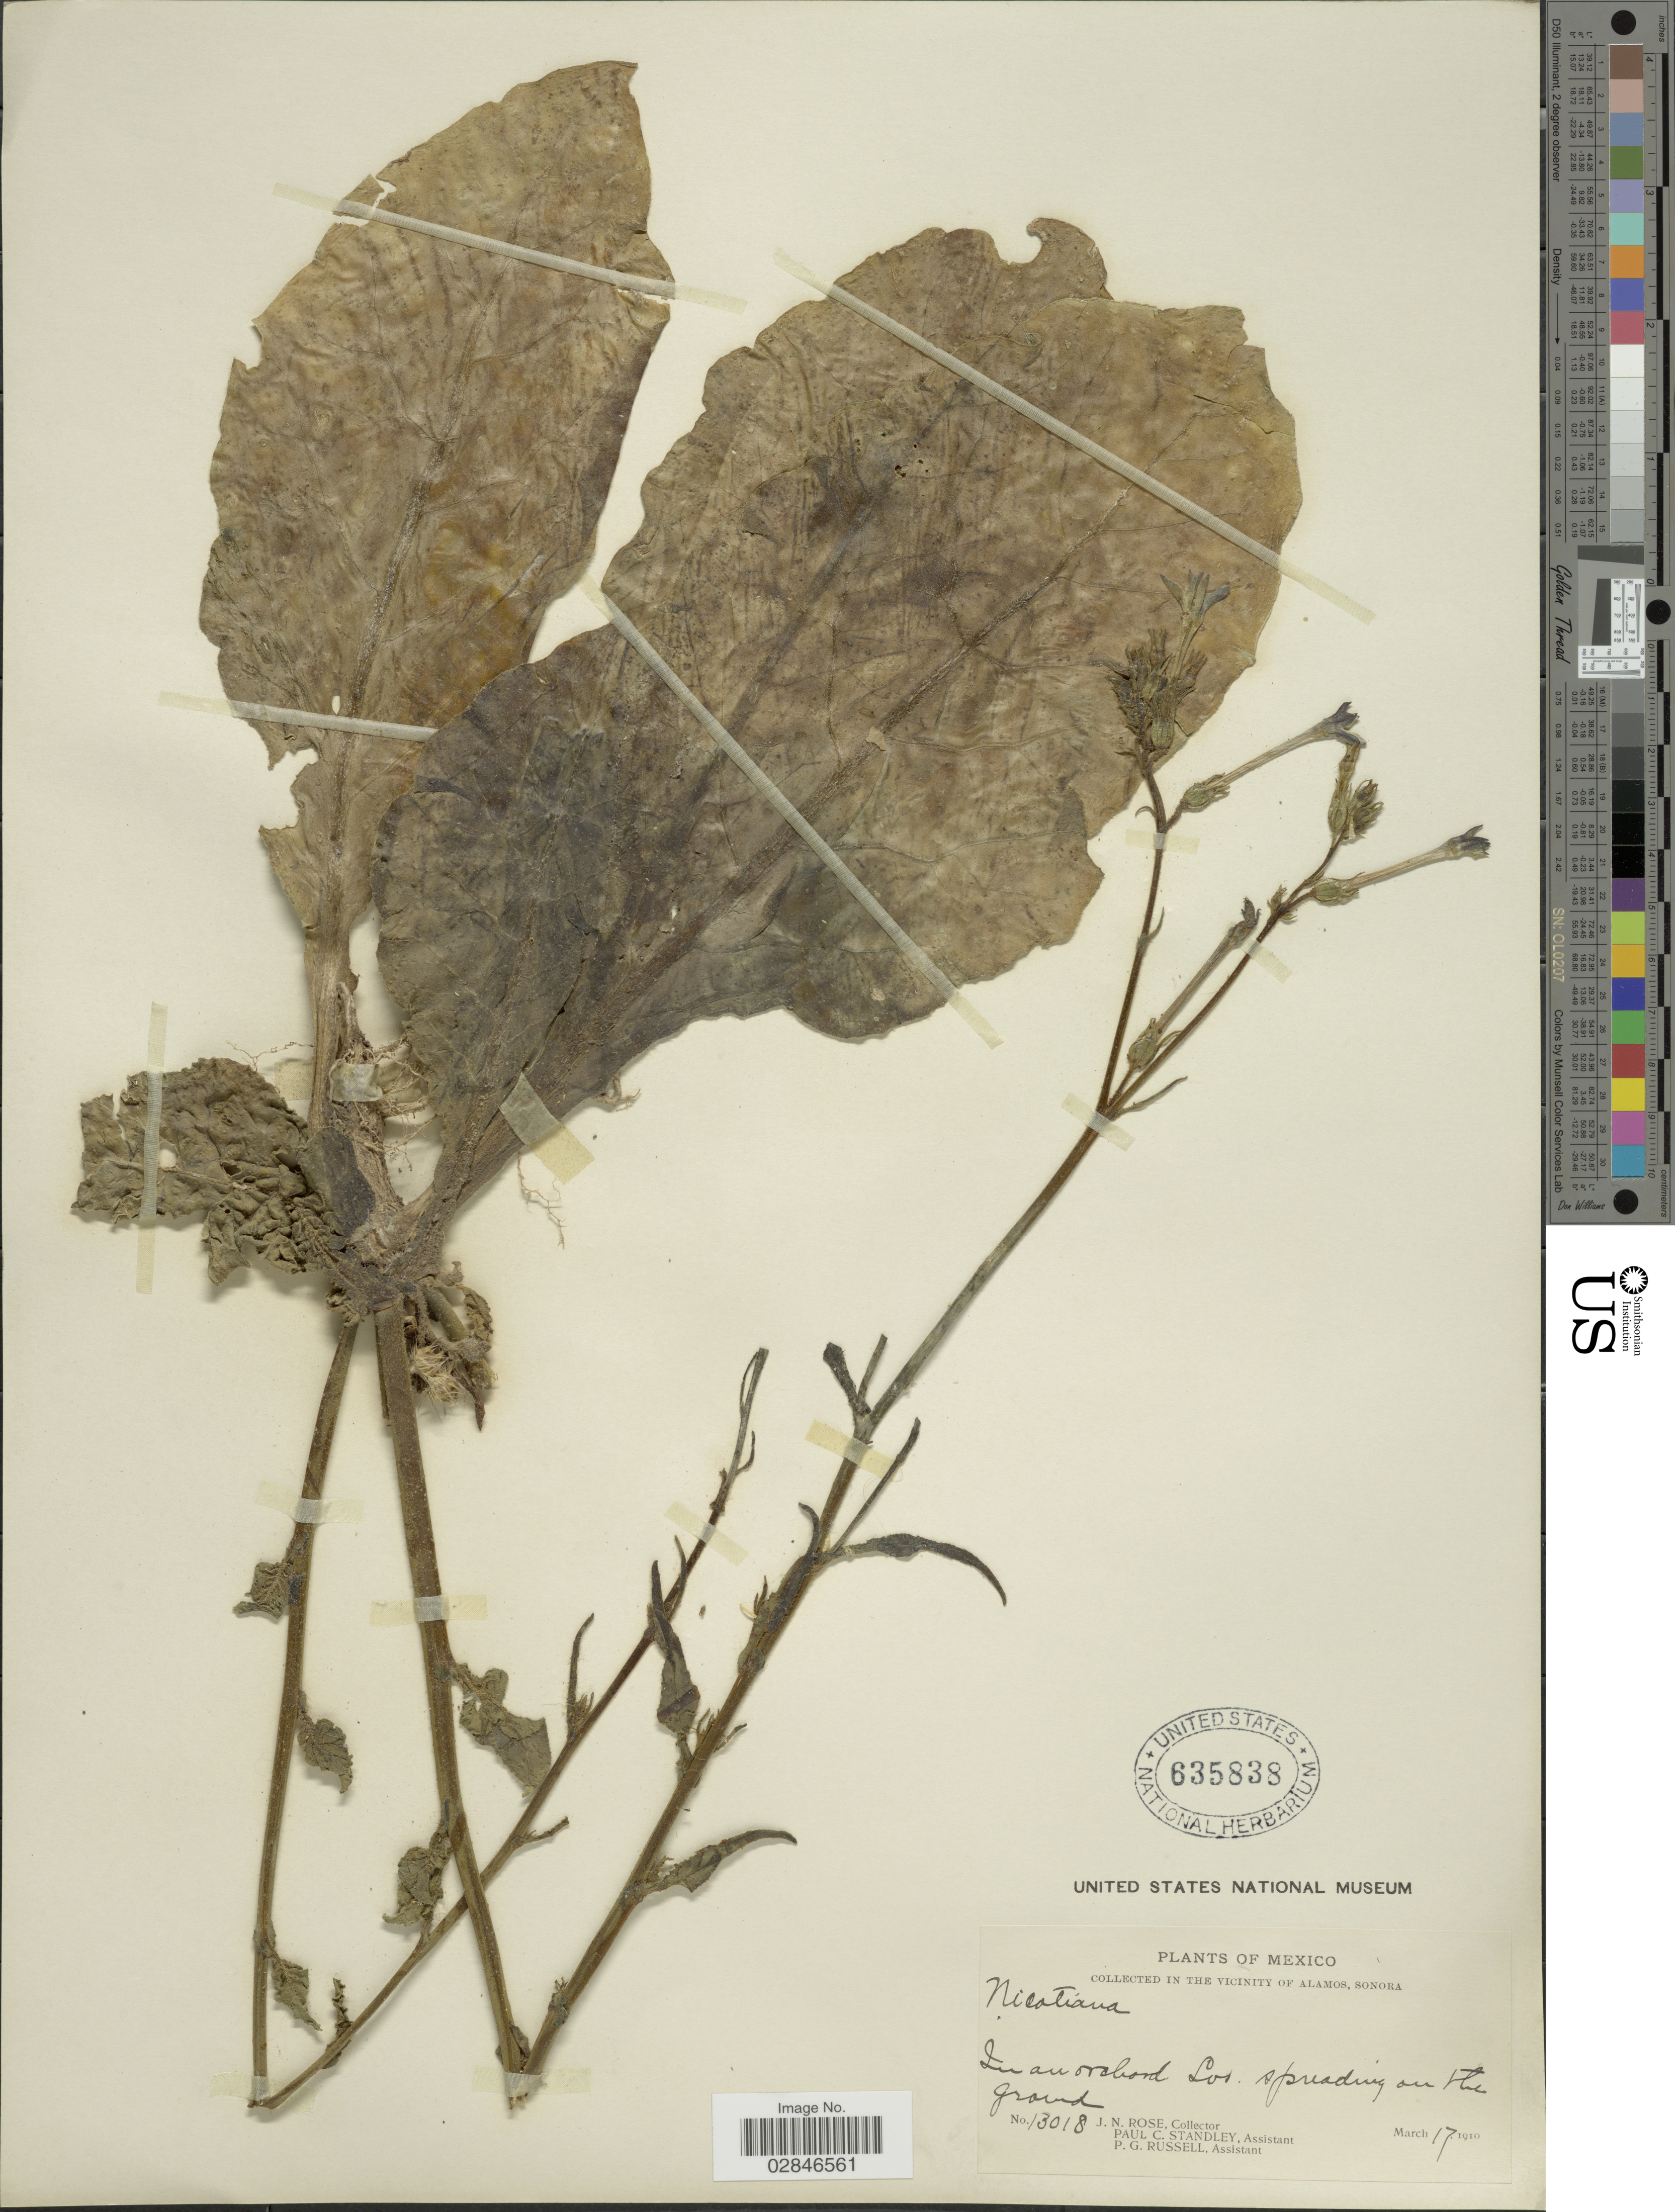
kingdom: Plantae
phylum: Tracheophyta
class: Magnoliopsida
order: Solanales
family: Solanaceae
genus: Nicotiana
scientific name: Nicotiana plumbaginifolia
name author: Viv.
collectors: J. N. Rose, P. C. Standley & P. G. Russell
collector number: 13018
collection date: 1910-03-17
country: Mexico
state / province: Sonora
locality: In the vicinity of Alamos.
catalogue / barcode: US 635838